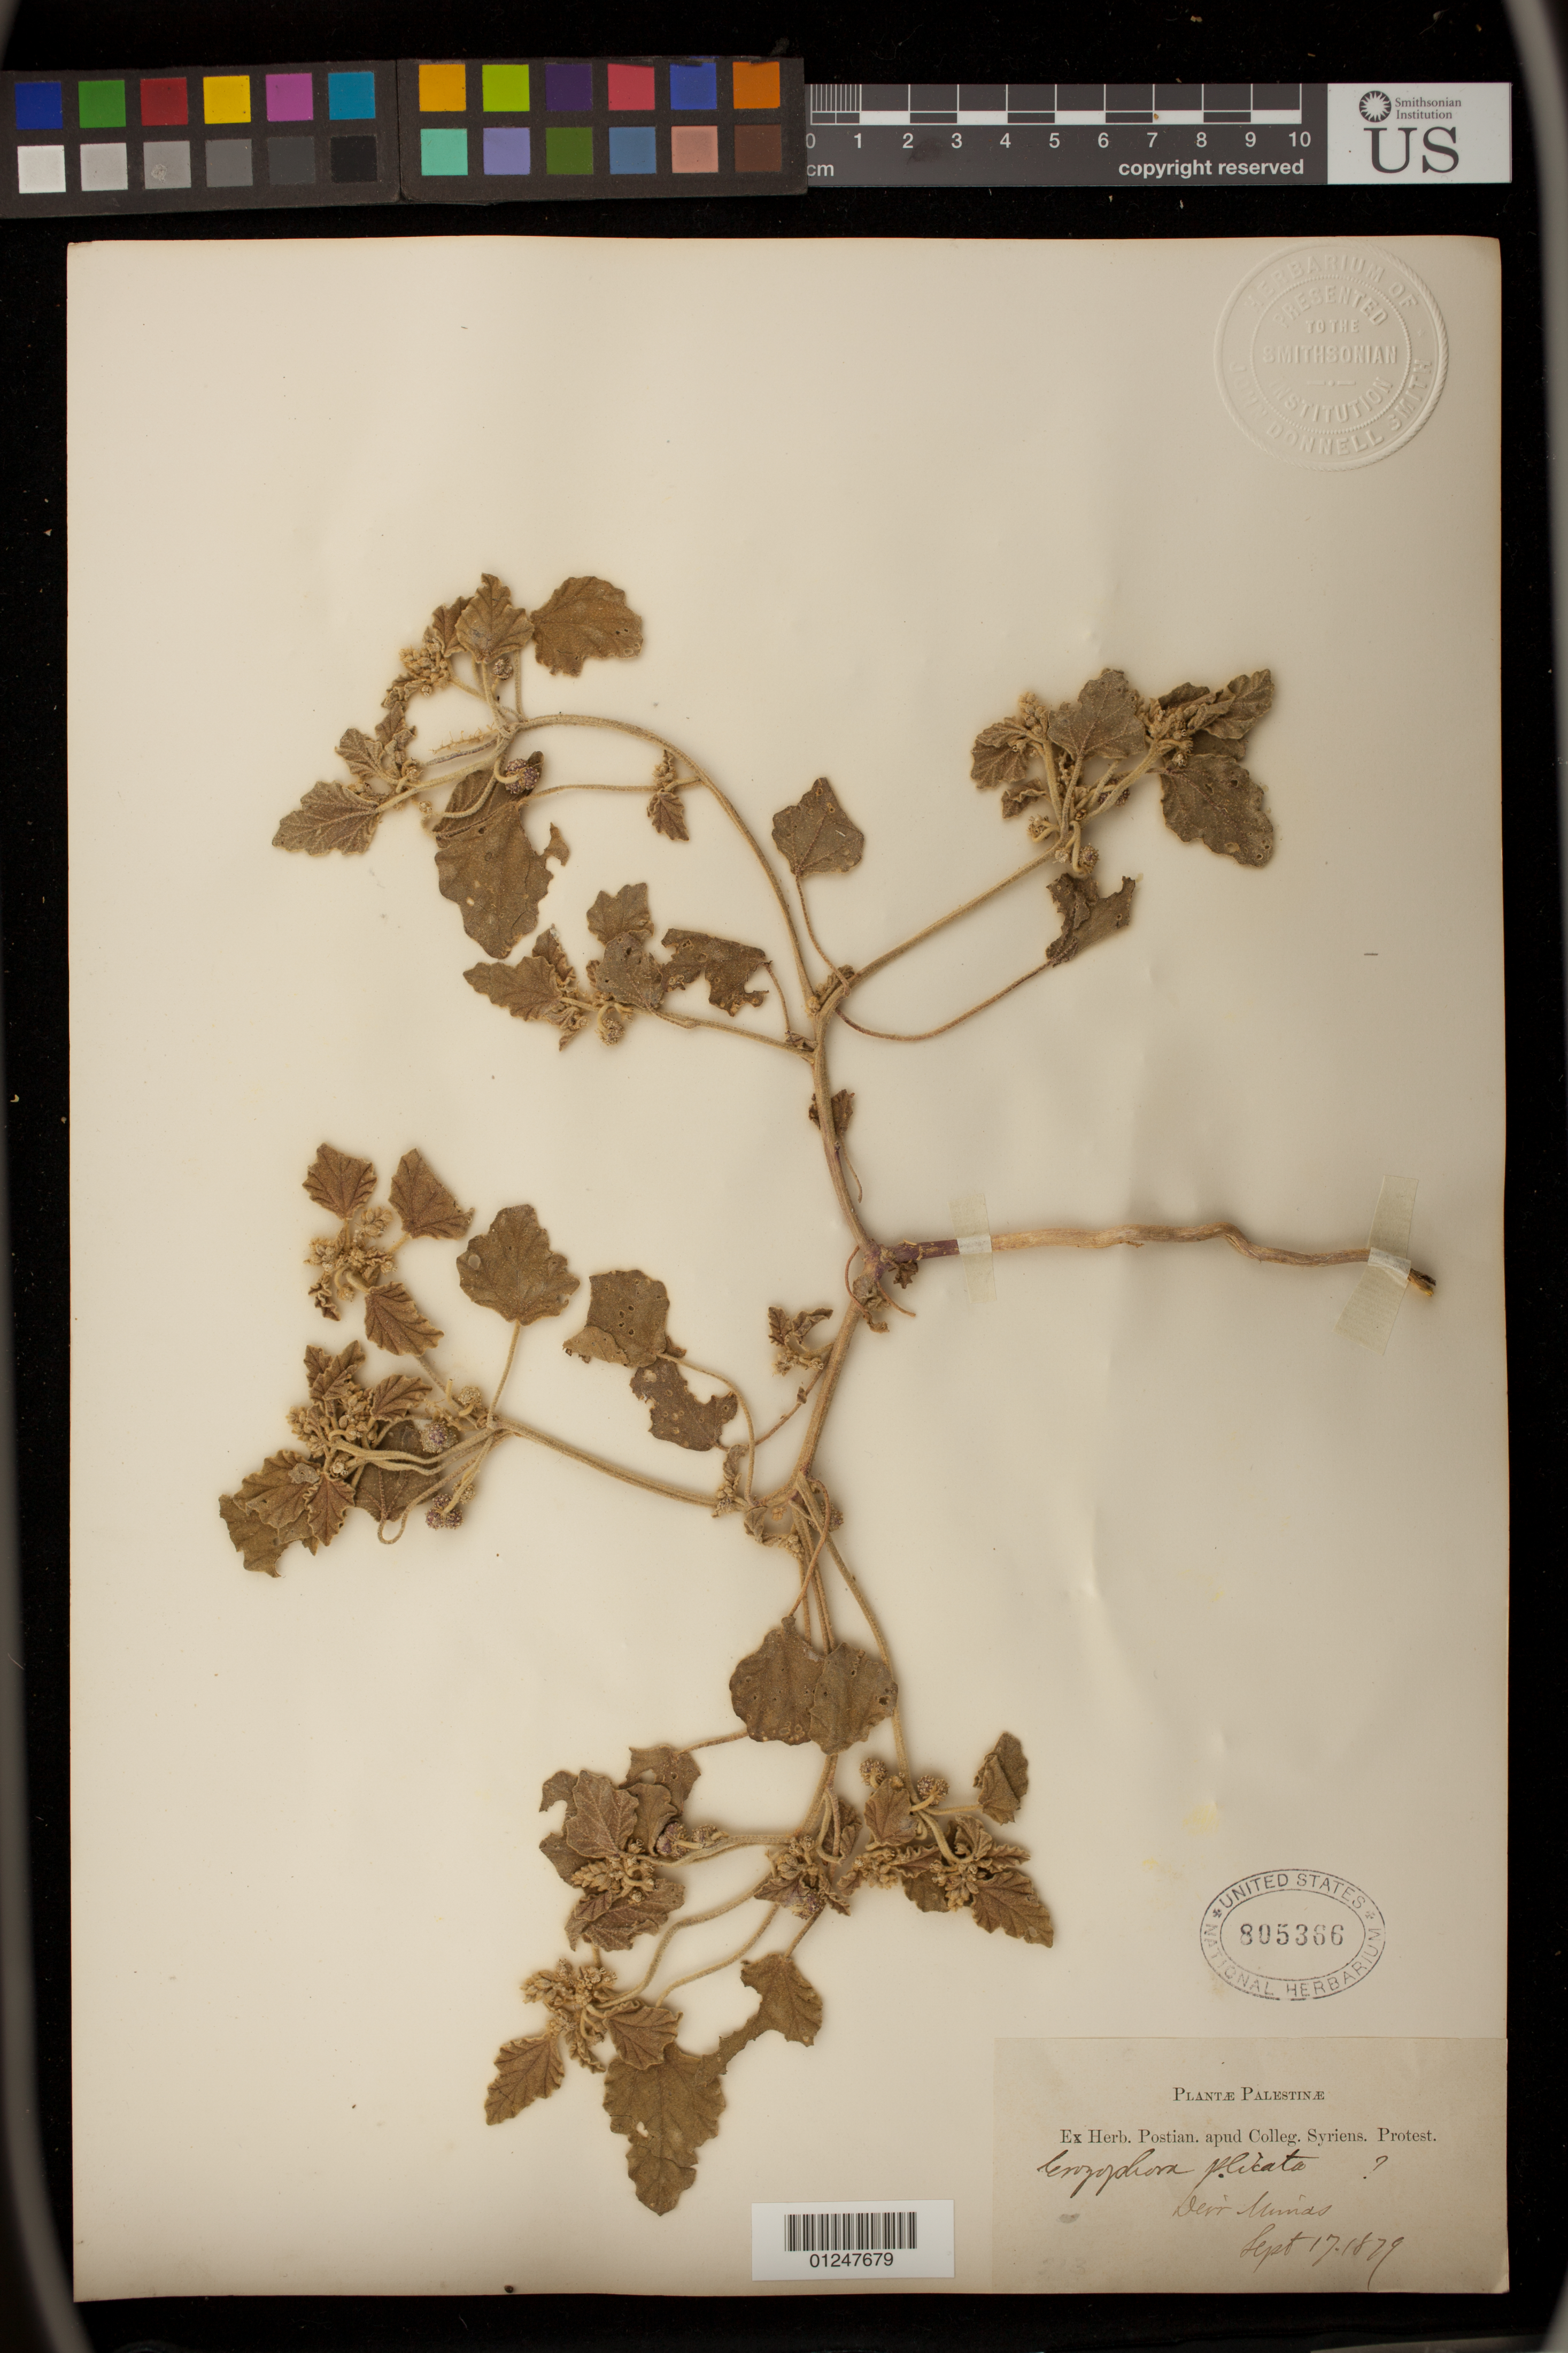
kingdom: Plantae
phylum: Tracheophyta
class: Magnoliopsida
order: Malpighiales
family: Euphorbiaceae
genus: Chrozophora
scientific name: Chrozophora plicata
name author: A. Juss.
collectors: -. Postian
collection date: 1879-09-17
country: Lebanon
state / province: Nabatîyé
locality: Deir Mimas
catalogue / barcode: US 805366